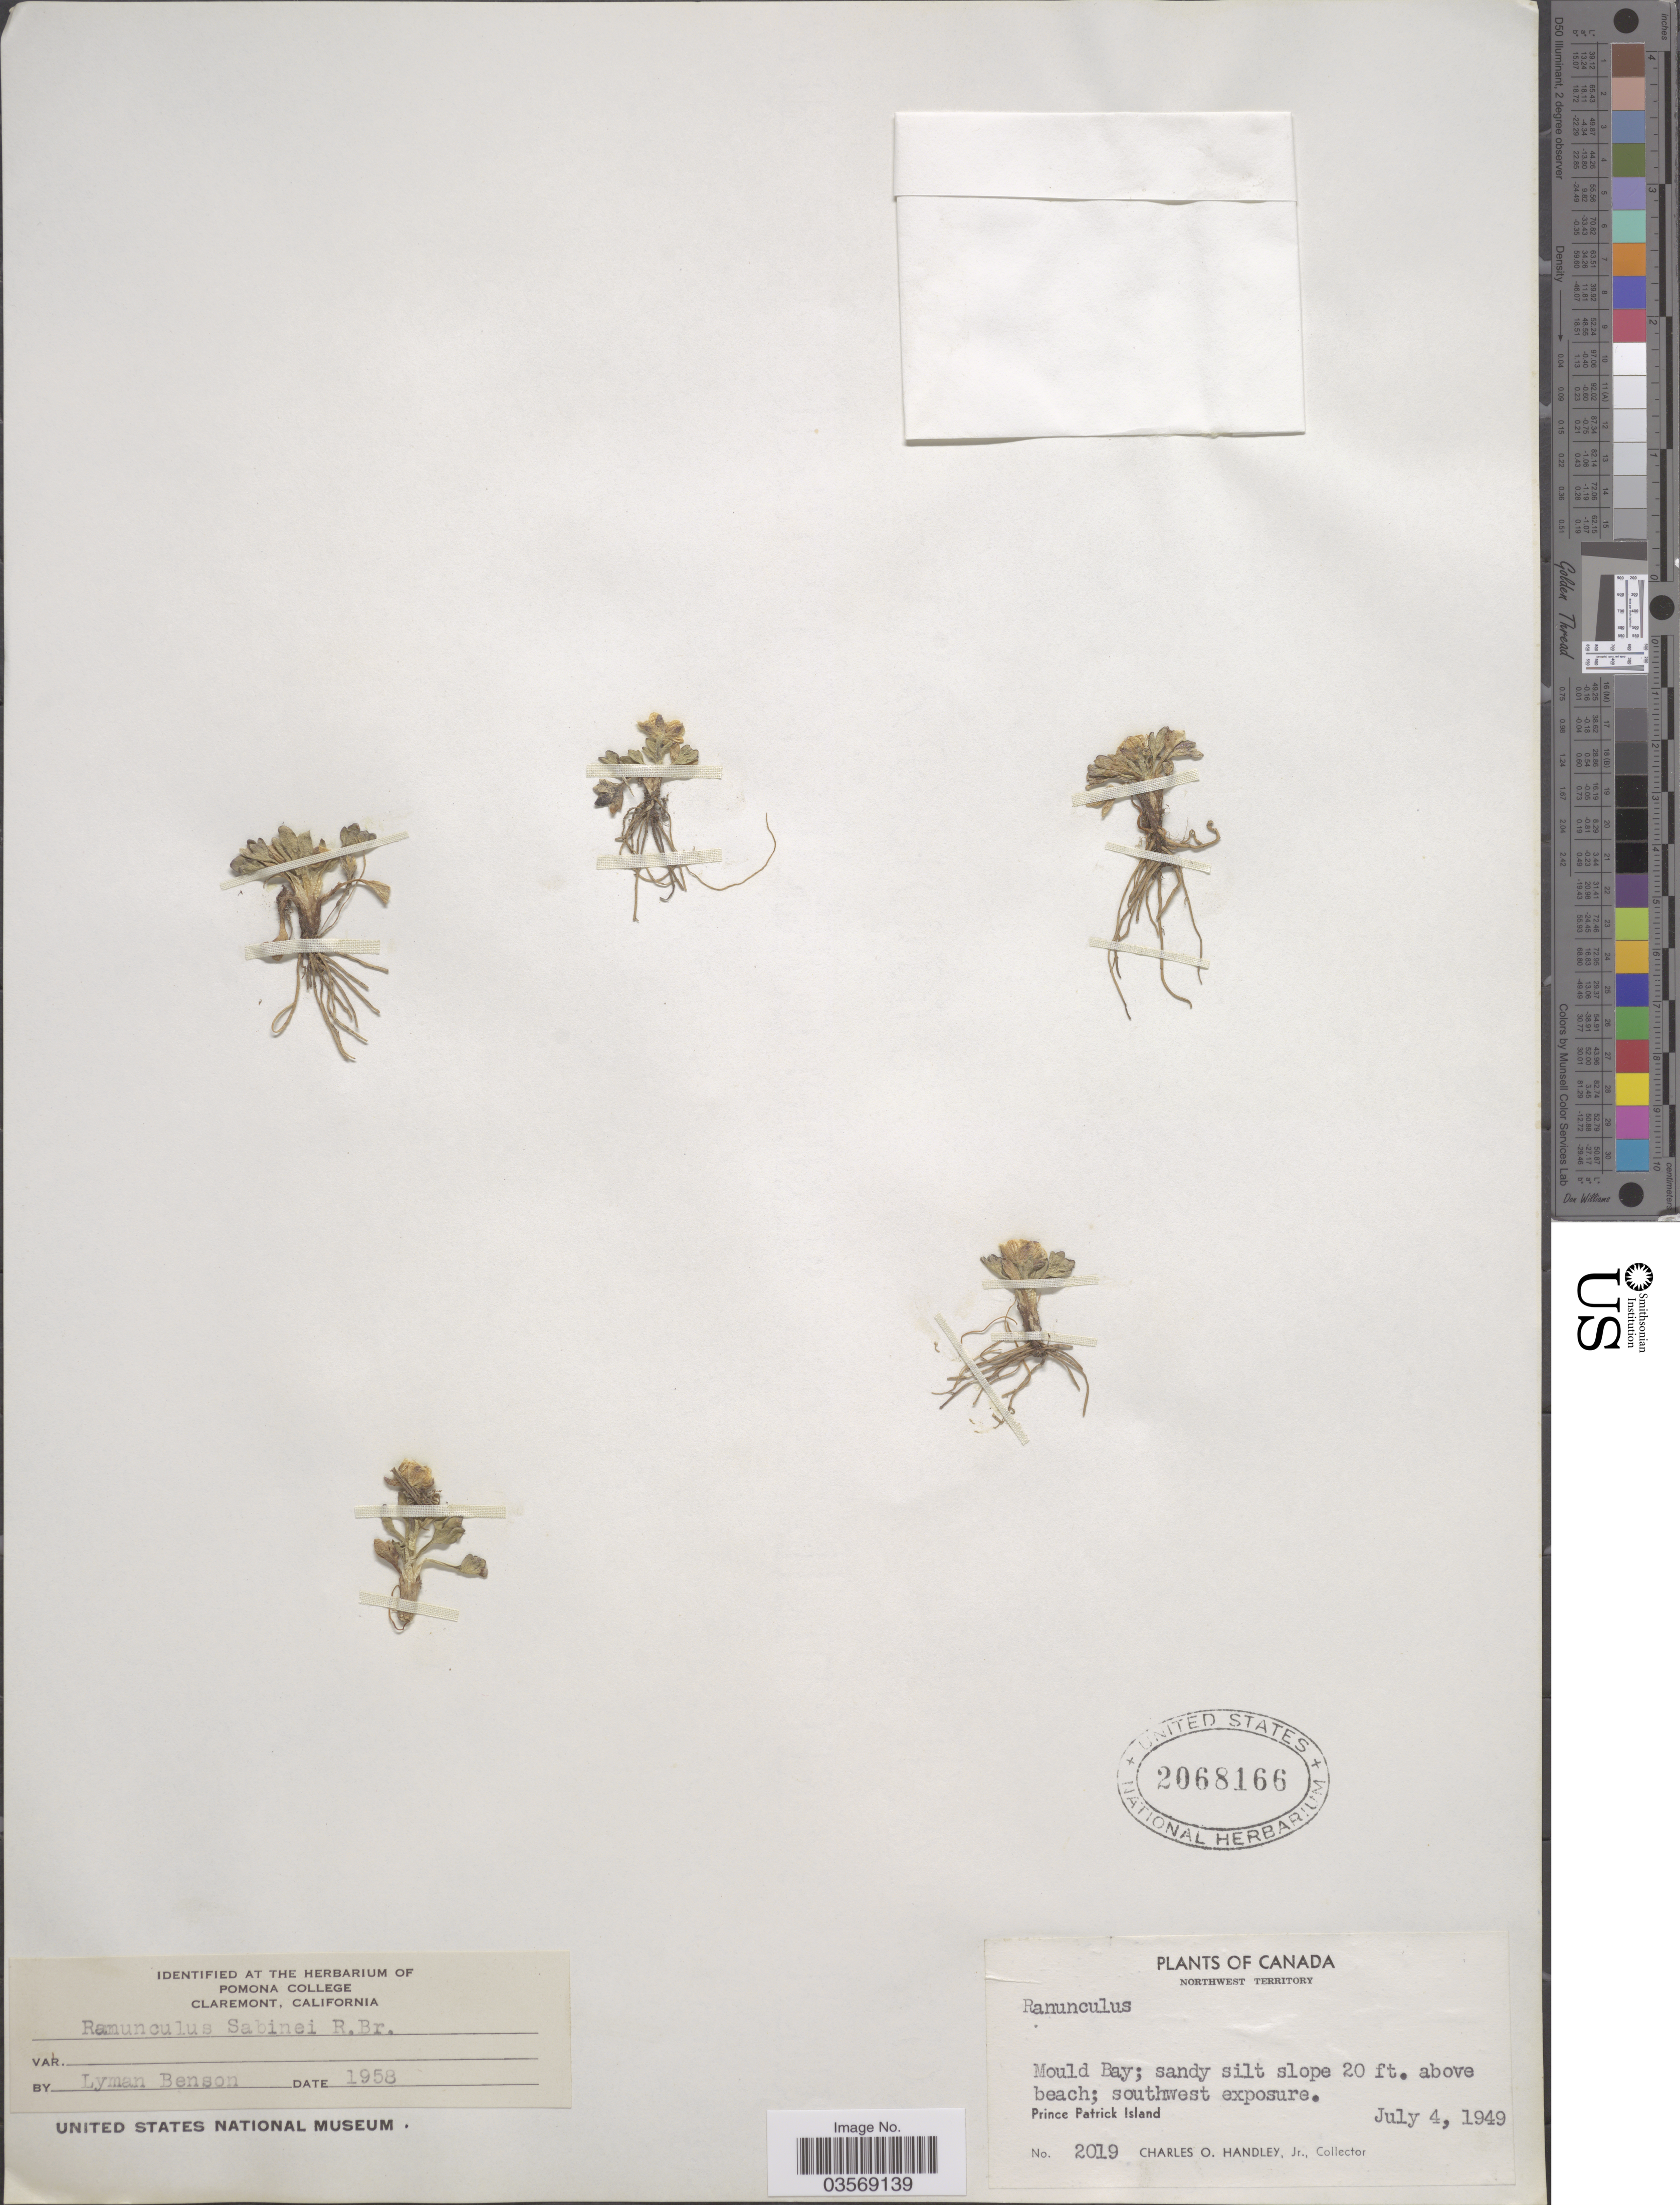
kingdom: Plantae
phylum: Tracheophyta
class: Magnoliopsida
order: Ranunculales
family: Ranunculaceae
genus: Ranunculus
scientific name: Ranunculus sabinei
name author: R. Br.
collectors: C. Handley Jr.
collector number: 2019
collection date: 1949-07-04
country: Canada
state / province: Northwest Territories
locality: Mould Bay; slope 20 ft. above beach. Prince Patrick Island. Northwest Territory.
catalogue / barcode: US 2068166